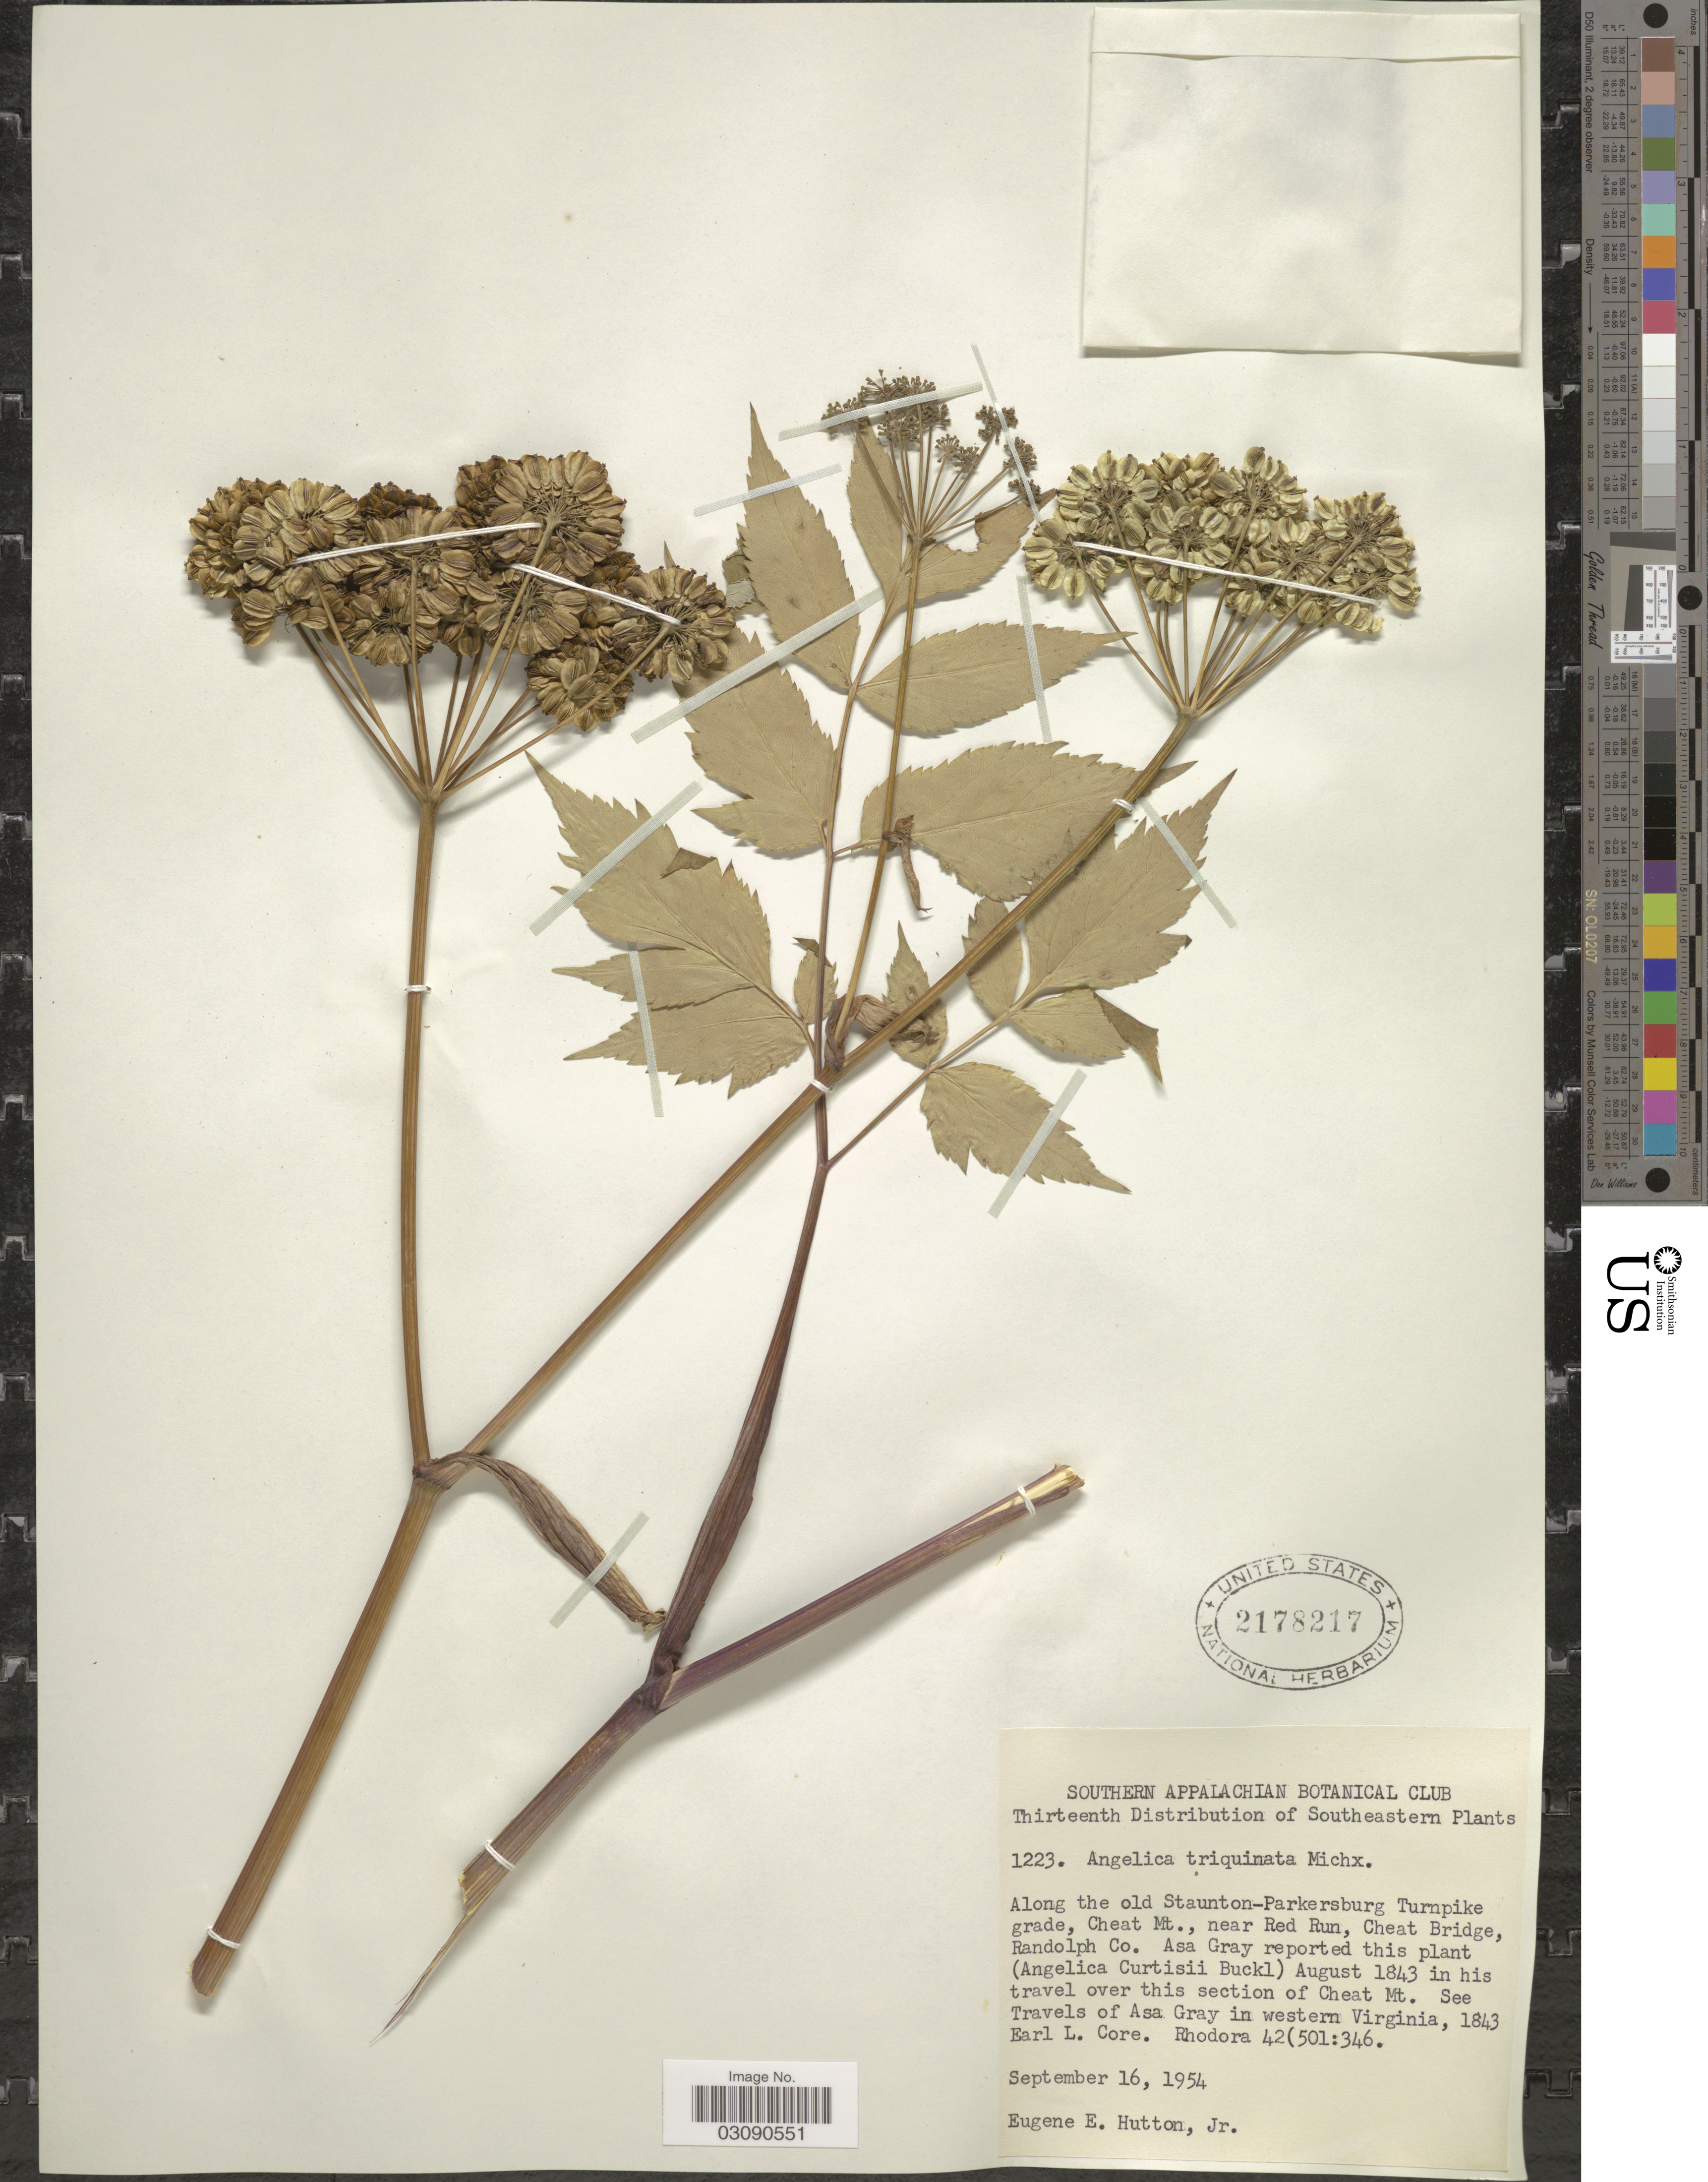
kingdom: Plantae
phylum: Tracheophyta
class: Magnoliopsida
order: Apiales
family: Apiaceae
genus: Angelica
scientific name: Angelica triquinata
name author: Michx.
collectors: E. Hutton Jr.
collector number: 1223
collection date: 1954-09-16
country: United States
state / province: West Virginia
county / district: Randolph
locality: Southeastern. Along the old Staunton-Parkersburg Turnpike grade, Cheat Mt., near Red Run, Cheat Bridge, Randolph Co.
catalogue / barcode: US 2178217